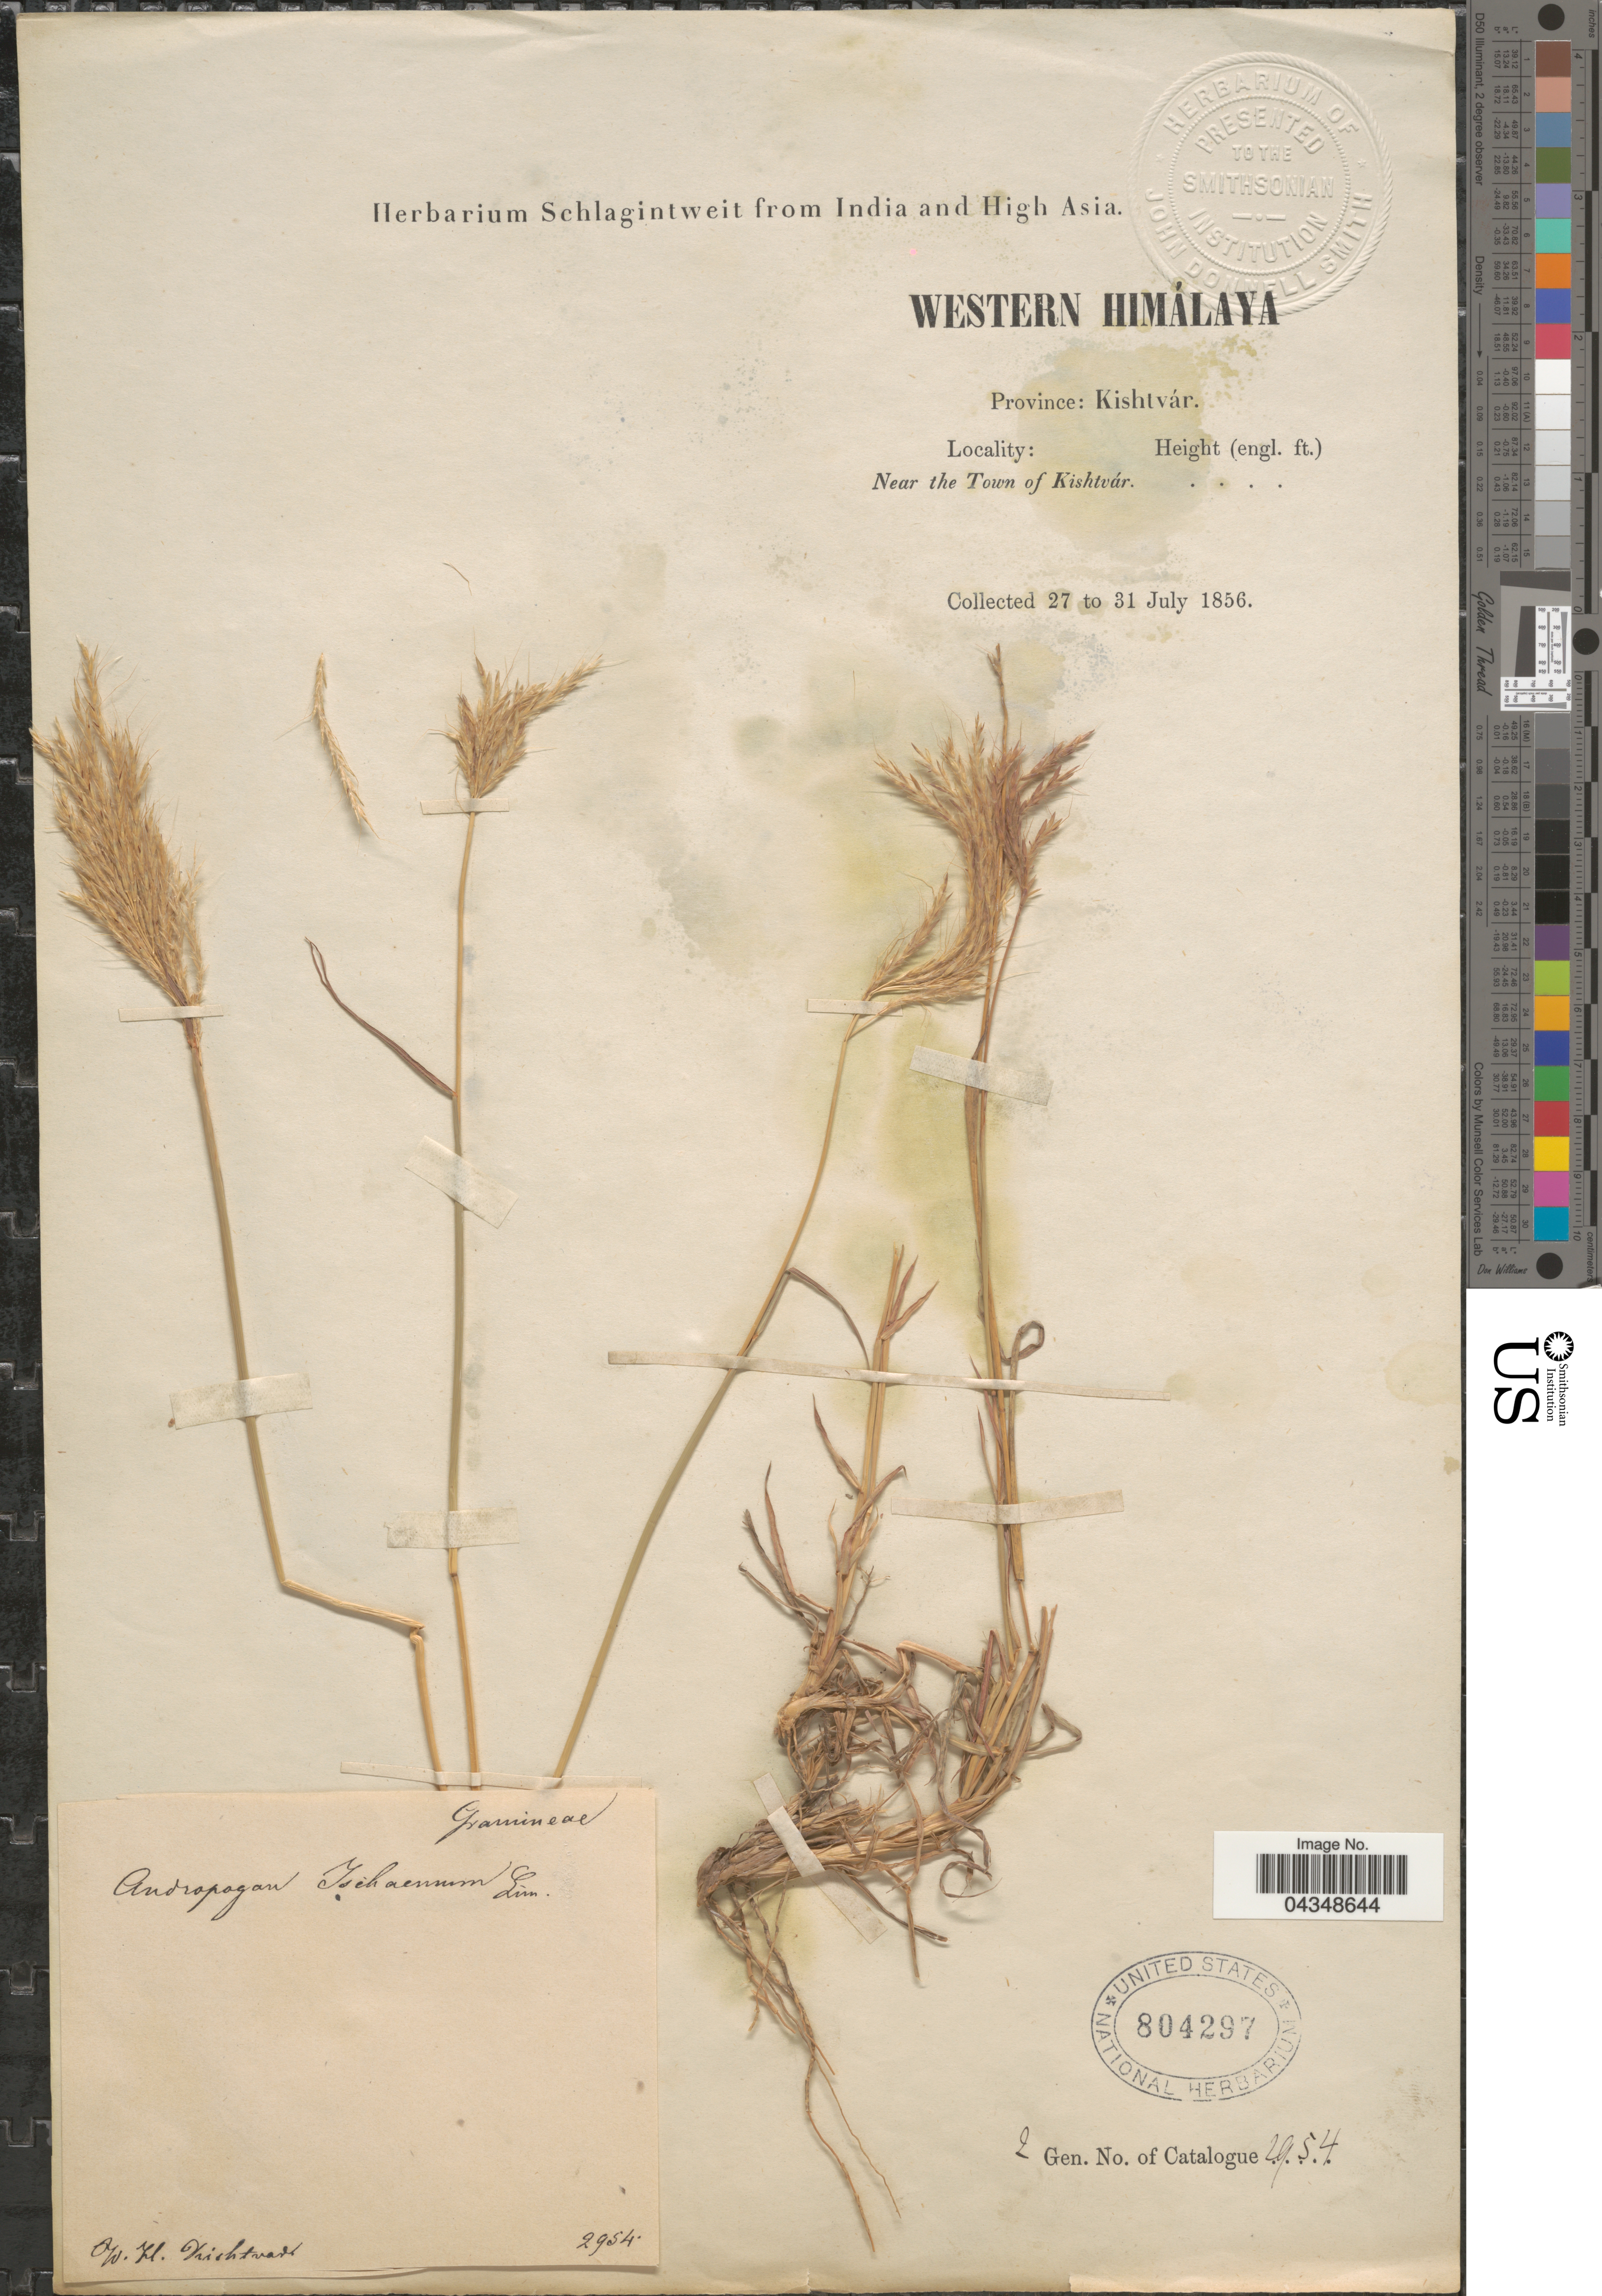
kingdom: Plantae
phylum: Tracheophyta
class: Liliopsida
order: Poales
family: Poaceae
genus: Bothriochloa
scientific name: Bothriochloa ischaemum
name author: (L.) Keng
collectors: ex herb. Schlagintweit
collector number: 2954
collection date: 1856-07-27/1856-07-31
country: India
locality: Western Himálaya. Province: Kishtvár. Near the Town of Kishtvár.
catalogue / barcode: US 804297